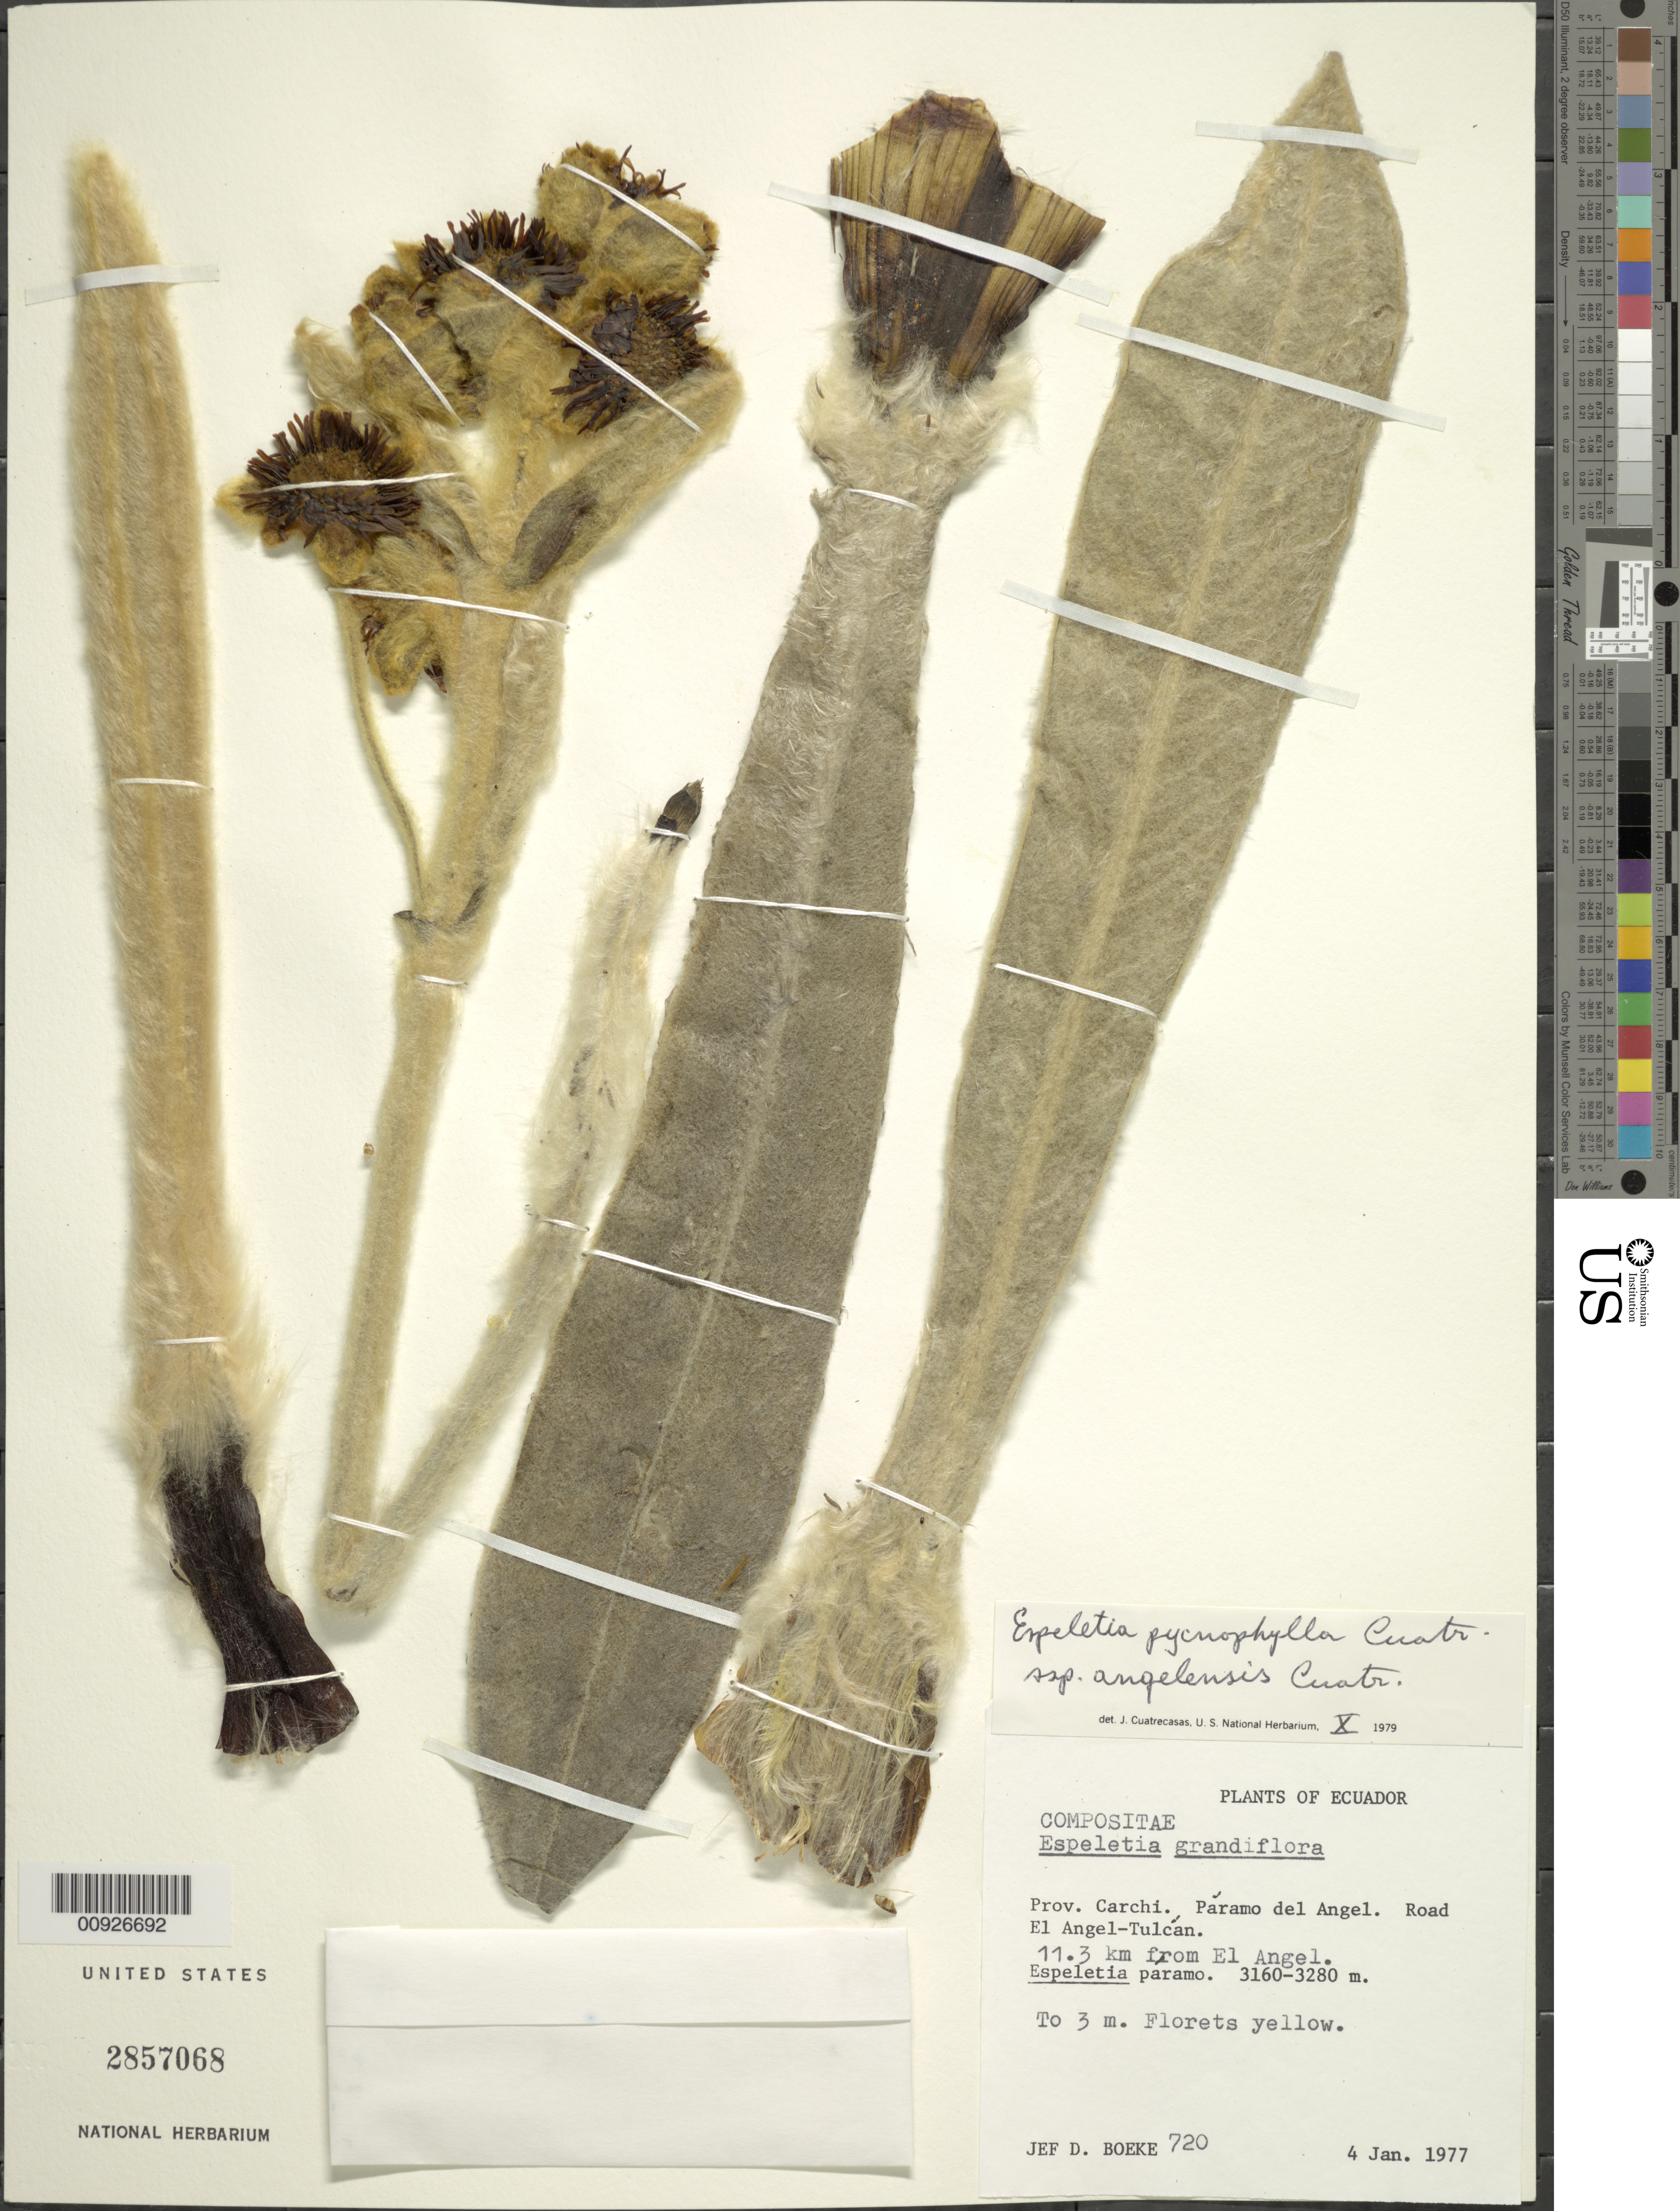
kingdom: Plantae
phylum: Tracheophyta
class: Magnoliopsida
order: Asterales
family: Asteraceae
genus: Espeletia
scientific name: Espeletia pycnophylla subsp. angelensis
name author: Cuatrec.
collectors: J. D. Boeke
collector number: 720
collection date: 1977-01-04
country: Ecuador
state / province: Carchi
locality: Páramo del Ángel. Road El Ángel - Tulcán. 11.3 km from El Ángel.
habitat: Espeletia páramo, sub-páramo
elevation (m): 3160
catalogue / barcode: US 2857068